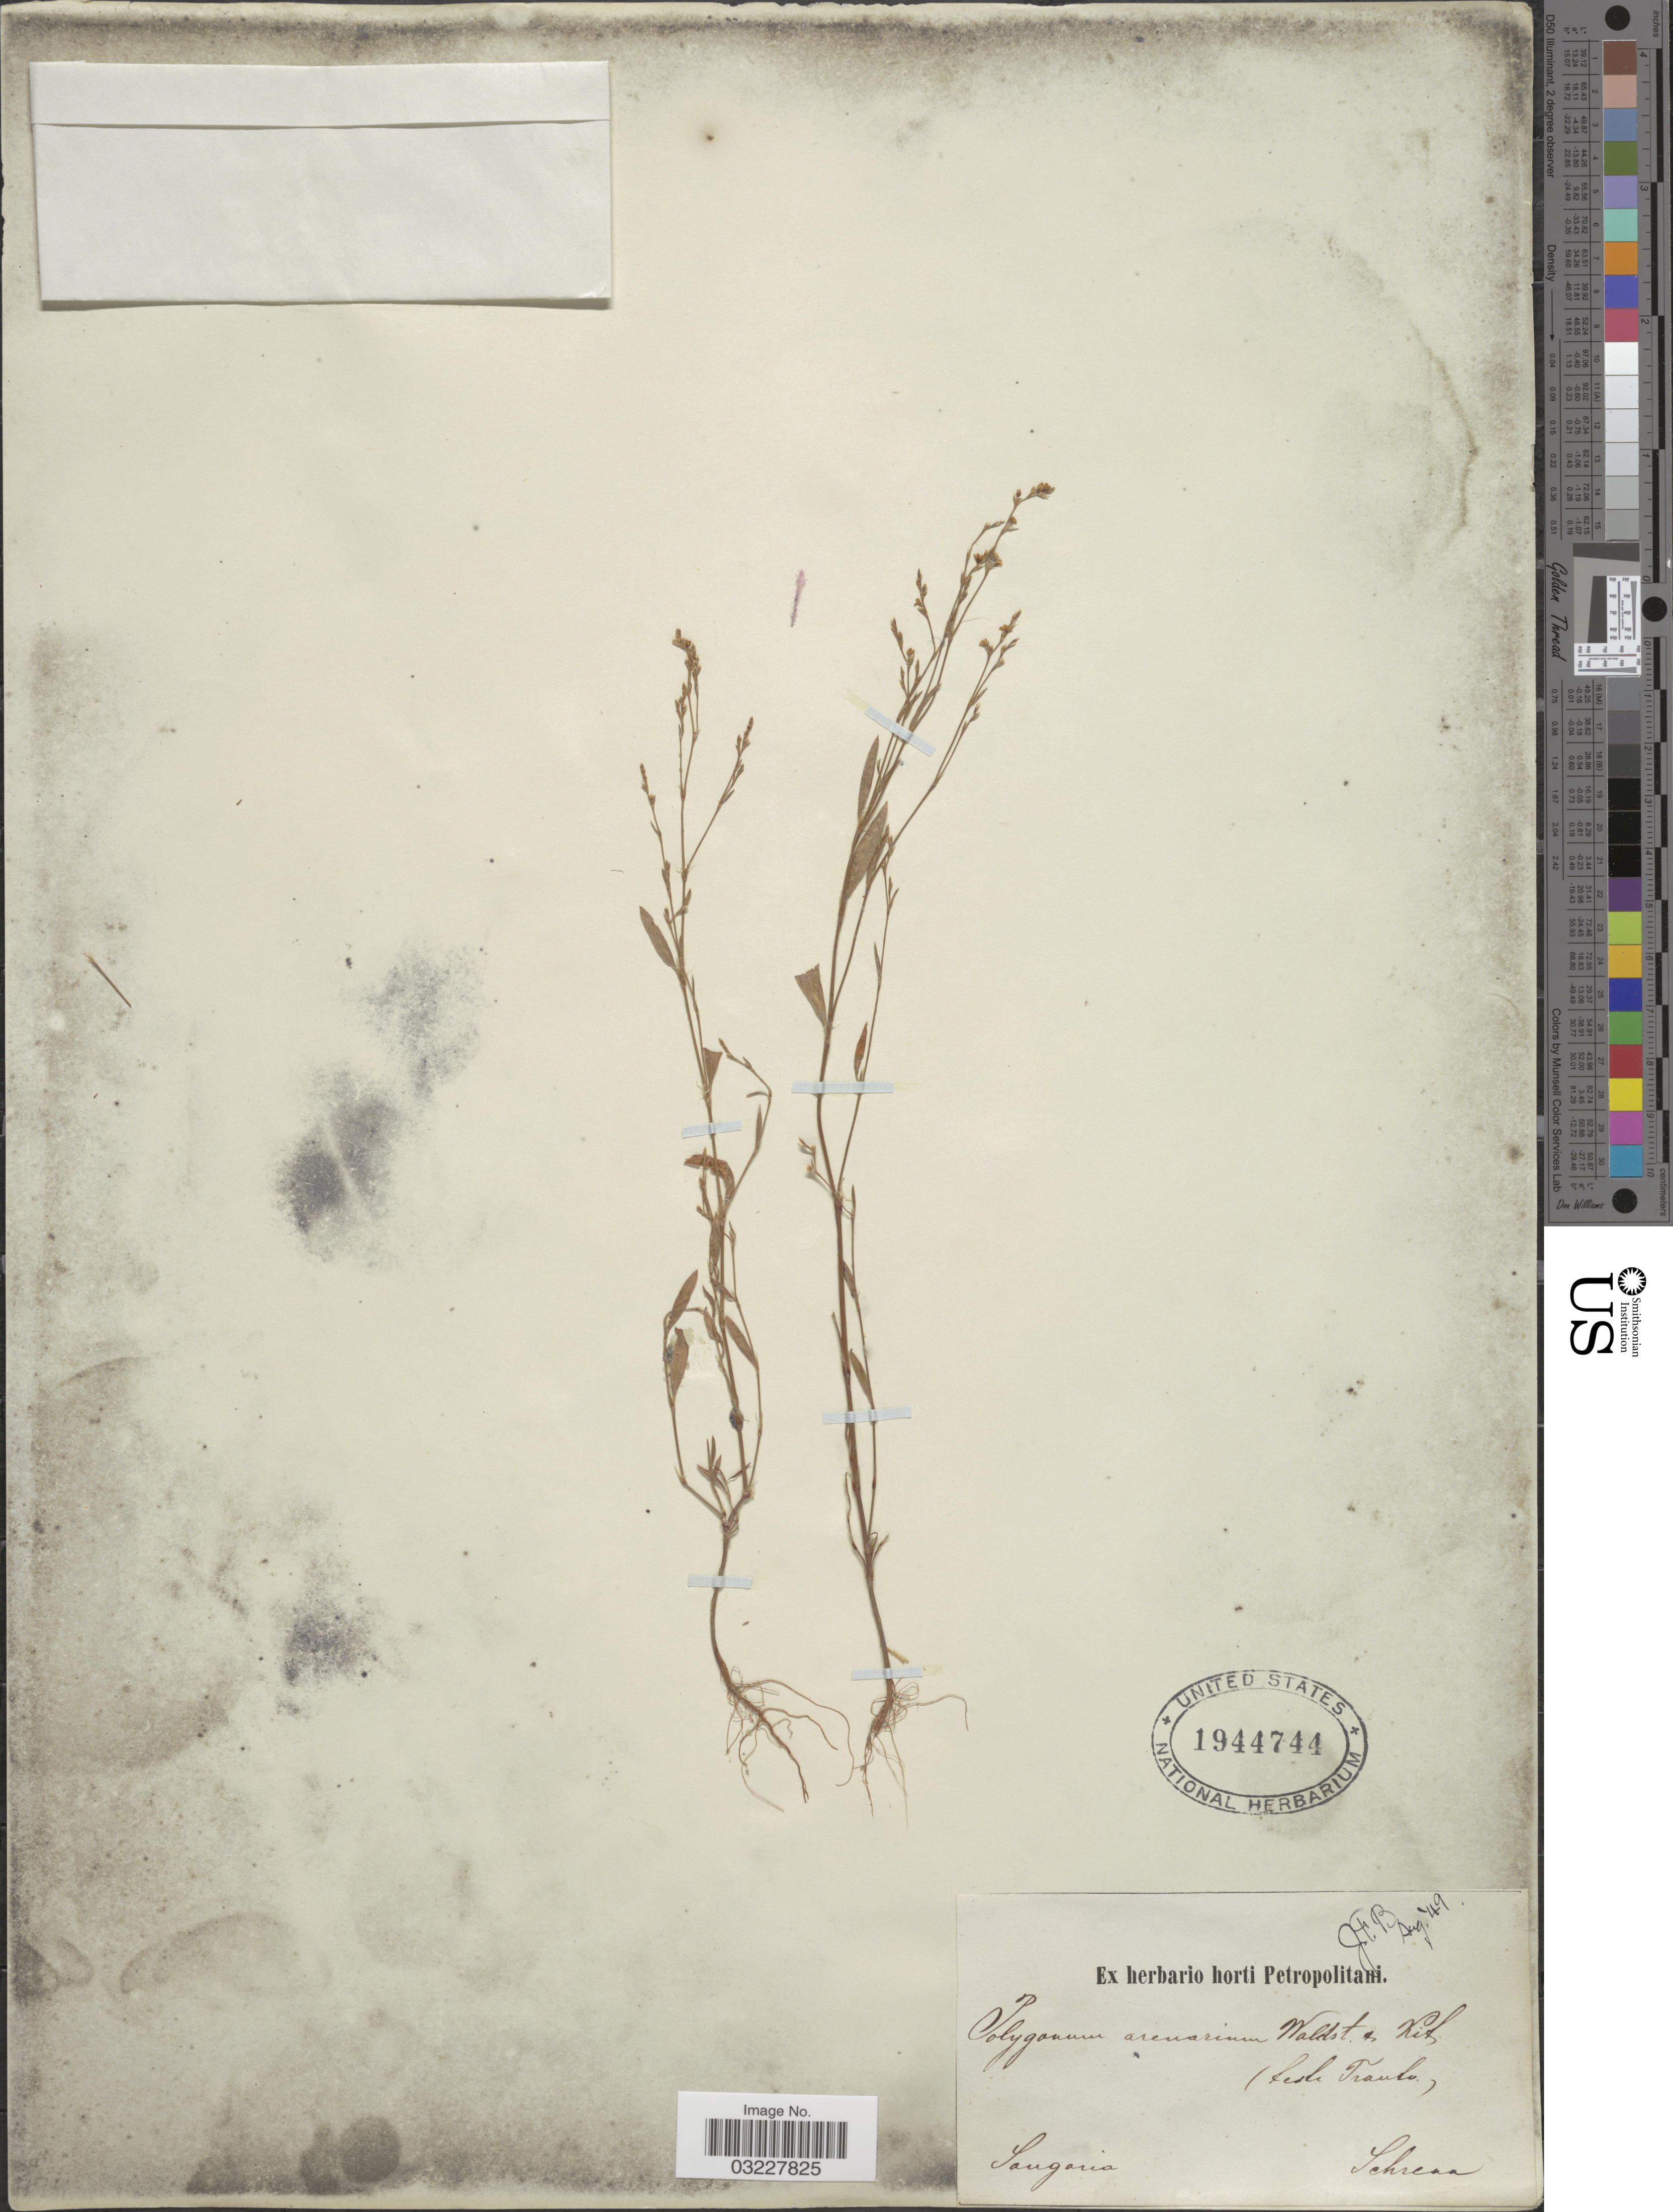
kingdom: Plantae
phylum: Tracheophyta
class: Magnoliopsida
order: Caryophyllales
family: Polygonaceae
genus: Polygonum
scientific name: Polygonum arenarium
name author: Waldst. & Kit.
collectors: A.G. Schrenk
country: Kazakhstan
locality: Songoria.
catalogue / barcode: US 1944744